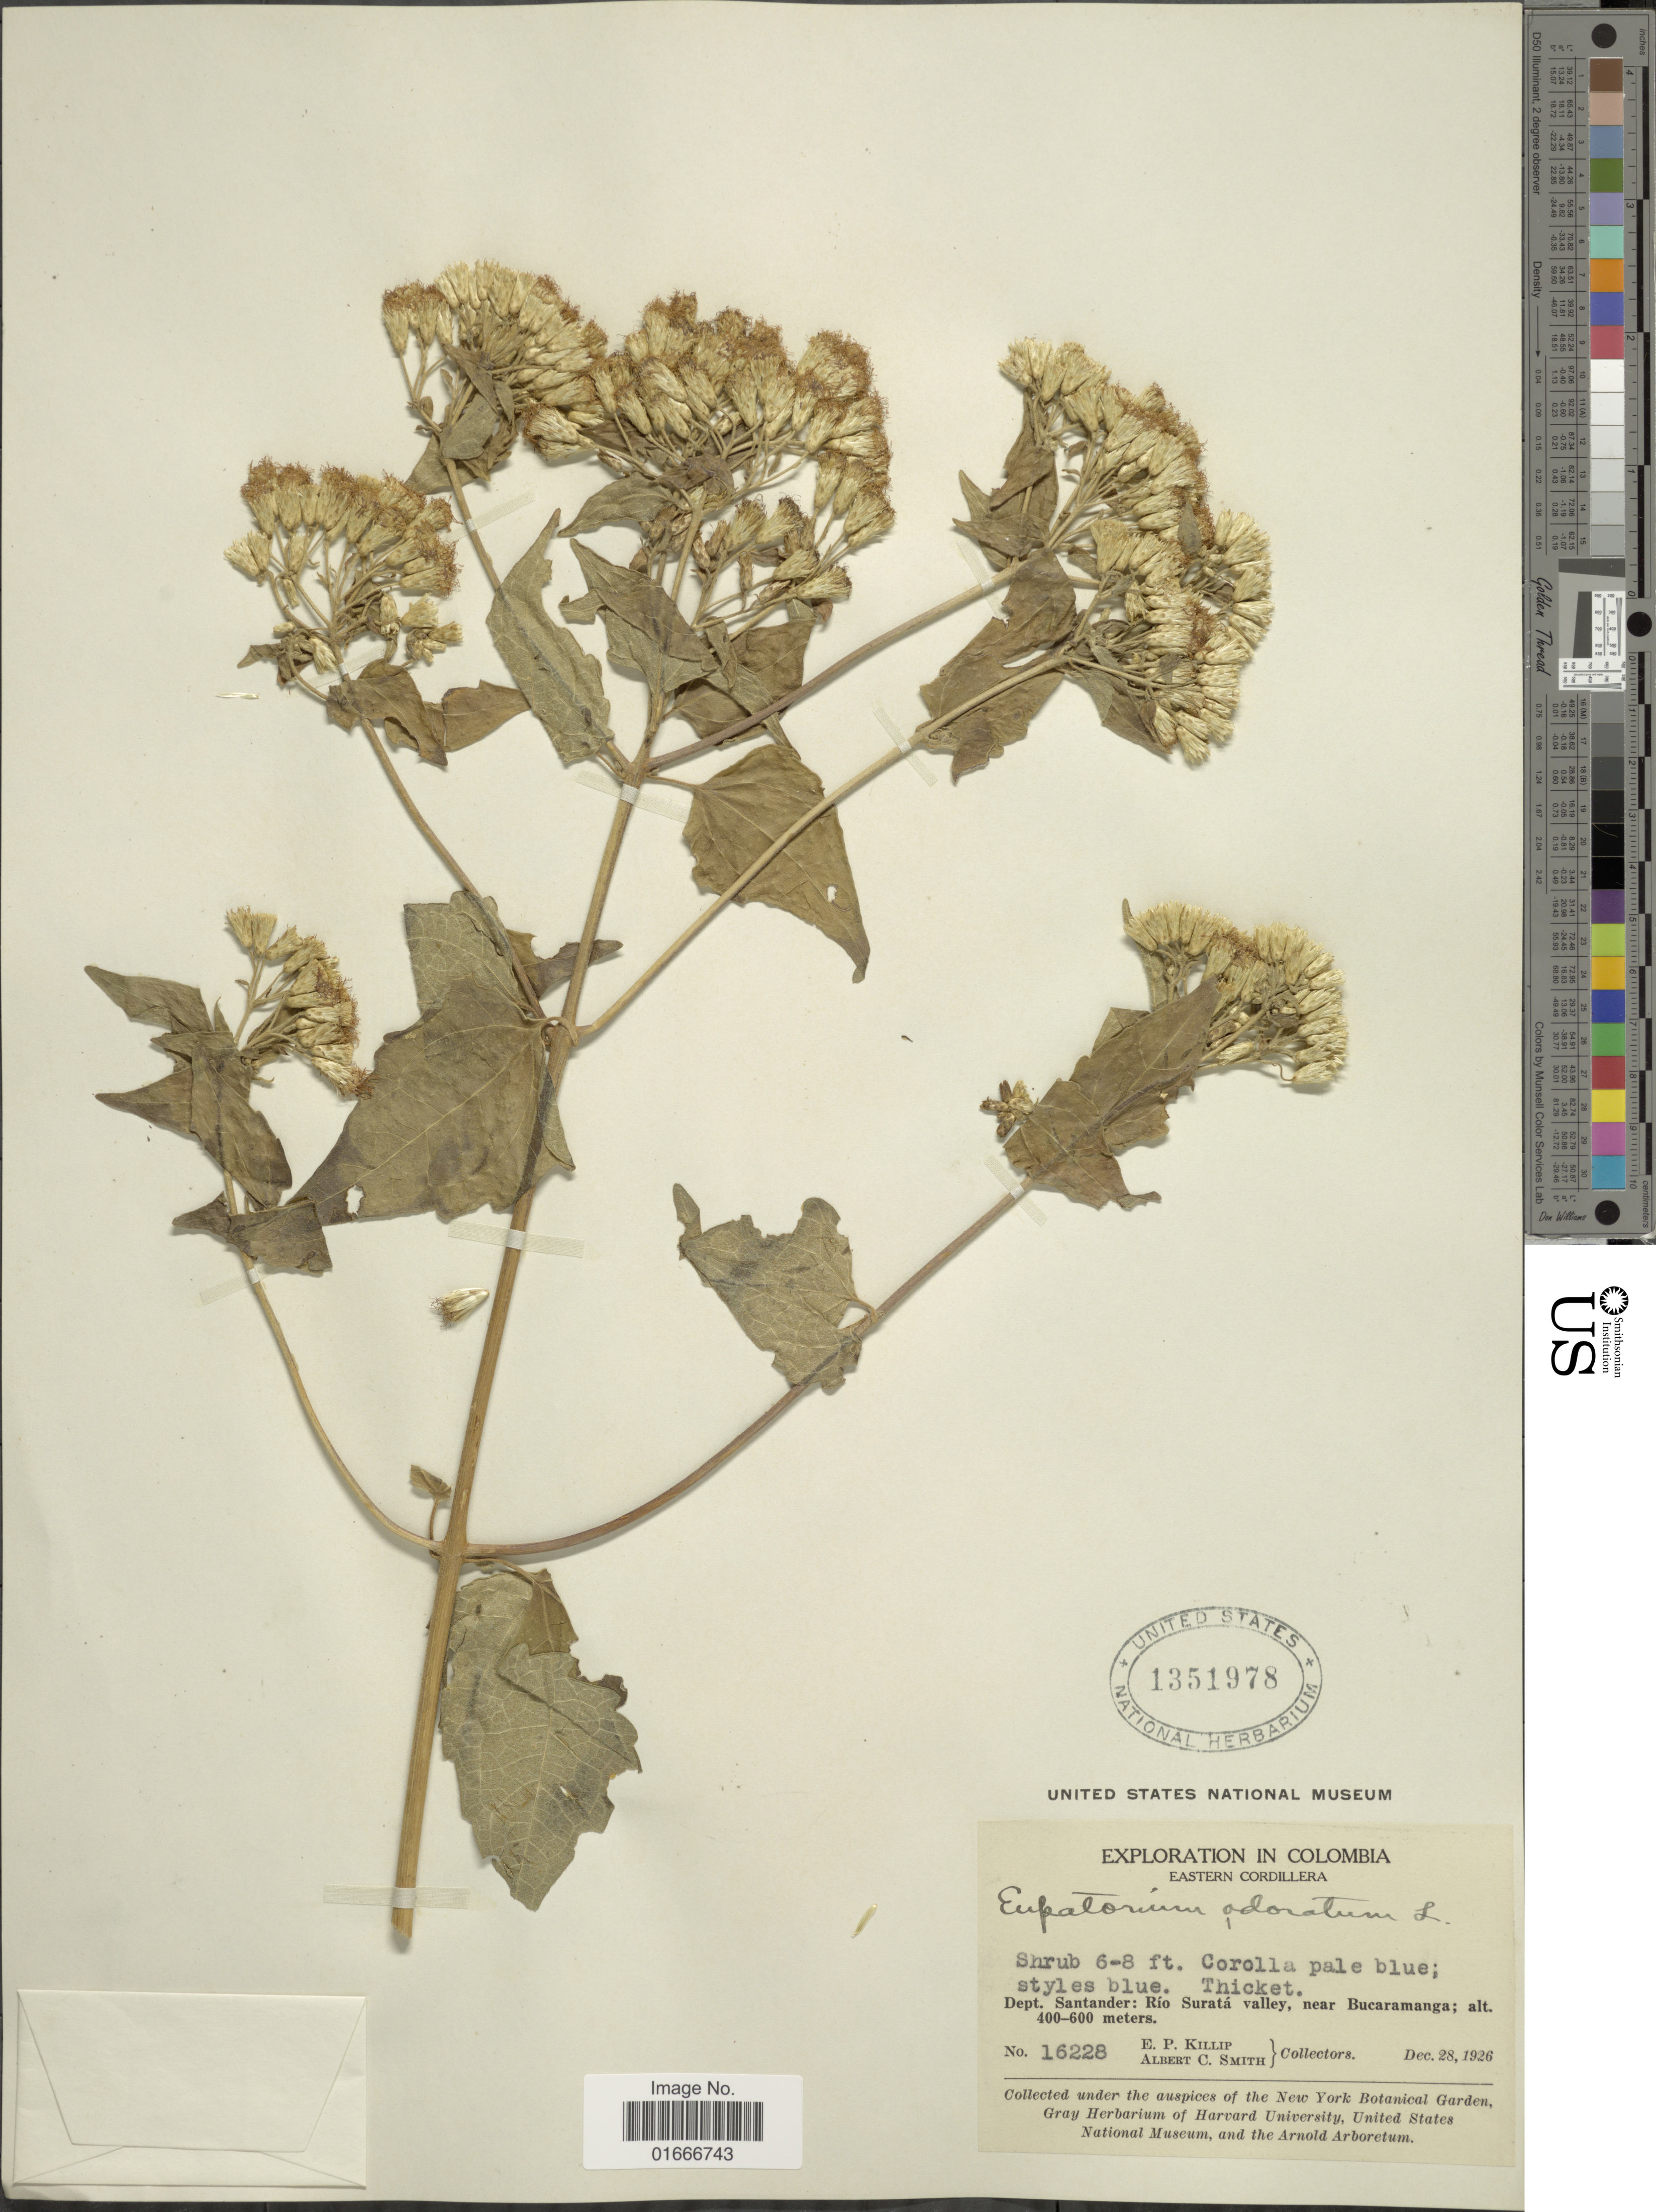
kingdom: Plantae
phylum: Tracheophyta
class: Magnoliopsida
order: Asterales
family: Asteraceae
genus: Chromolaena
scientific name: Chromolaena odorata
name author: (L.) R.M. King & H. Rob.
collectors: E. P. Killip & A. C. Smith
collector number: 16228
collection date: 1926-12-28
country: Colombia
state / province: Santander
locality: Eastern Cordillera, Rio Surata valley, near Bucaramanga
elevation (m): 400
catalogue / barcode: US 1351978